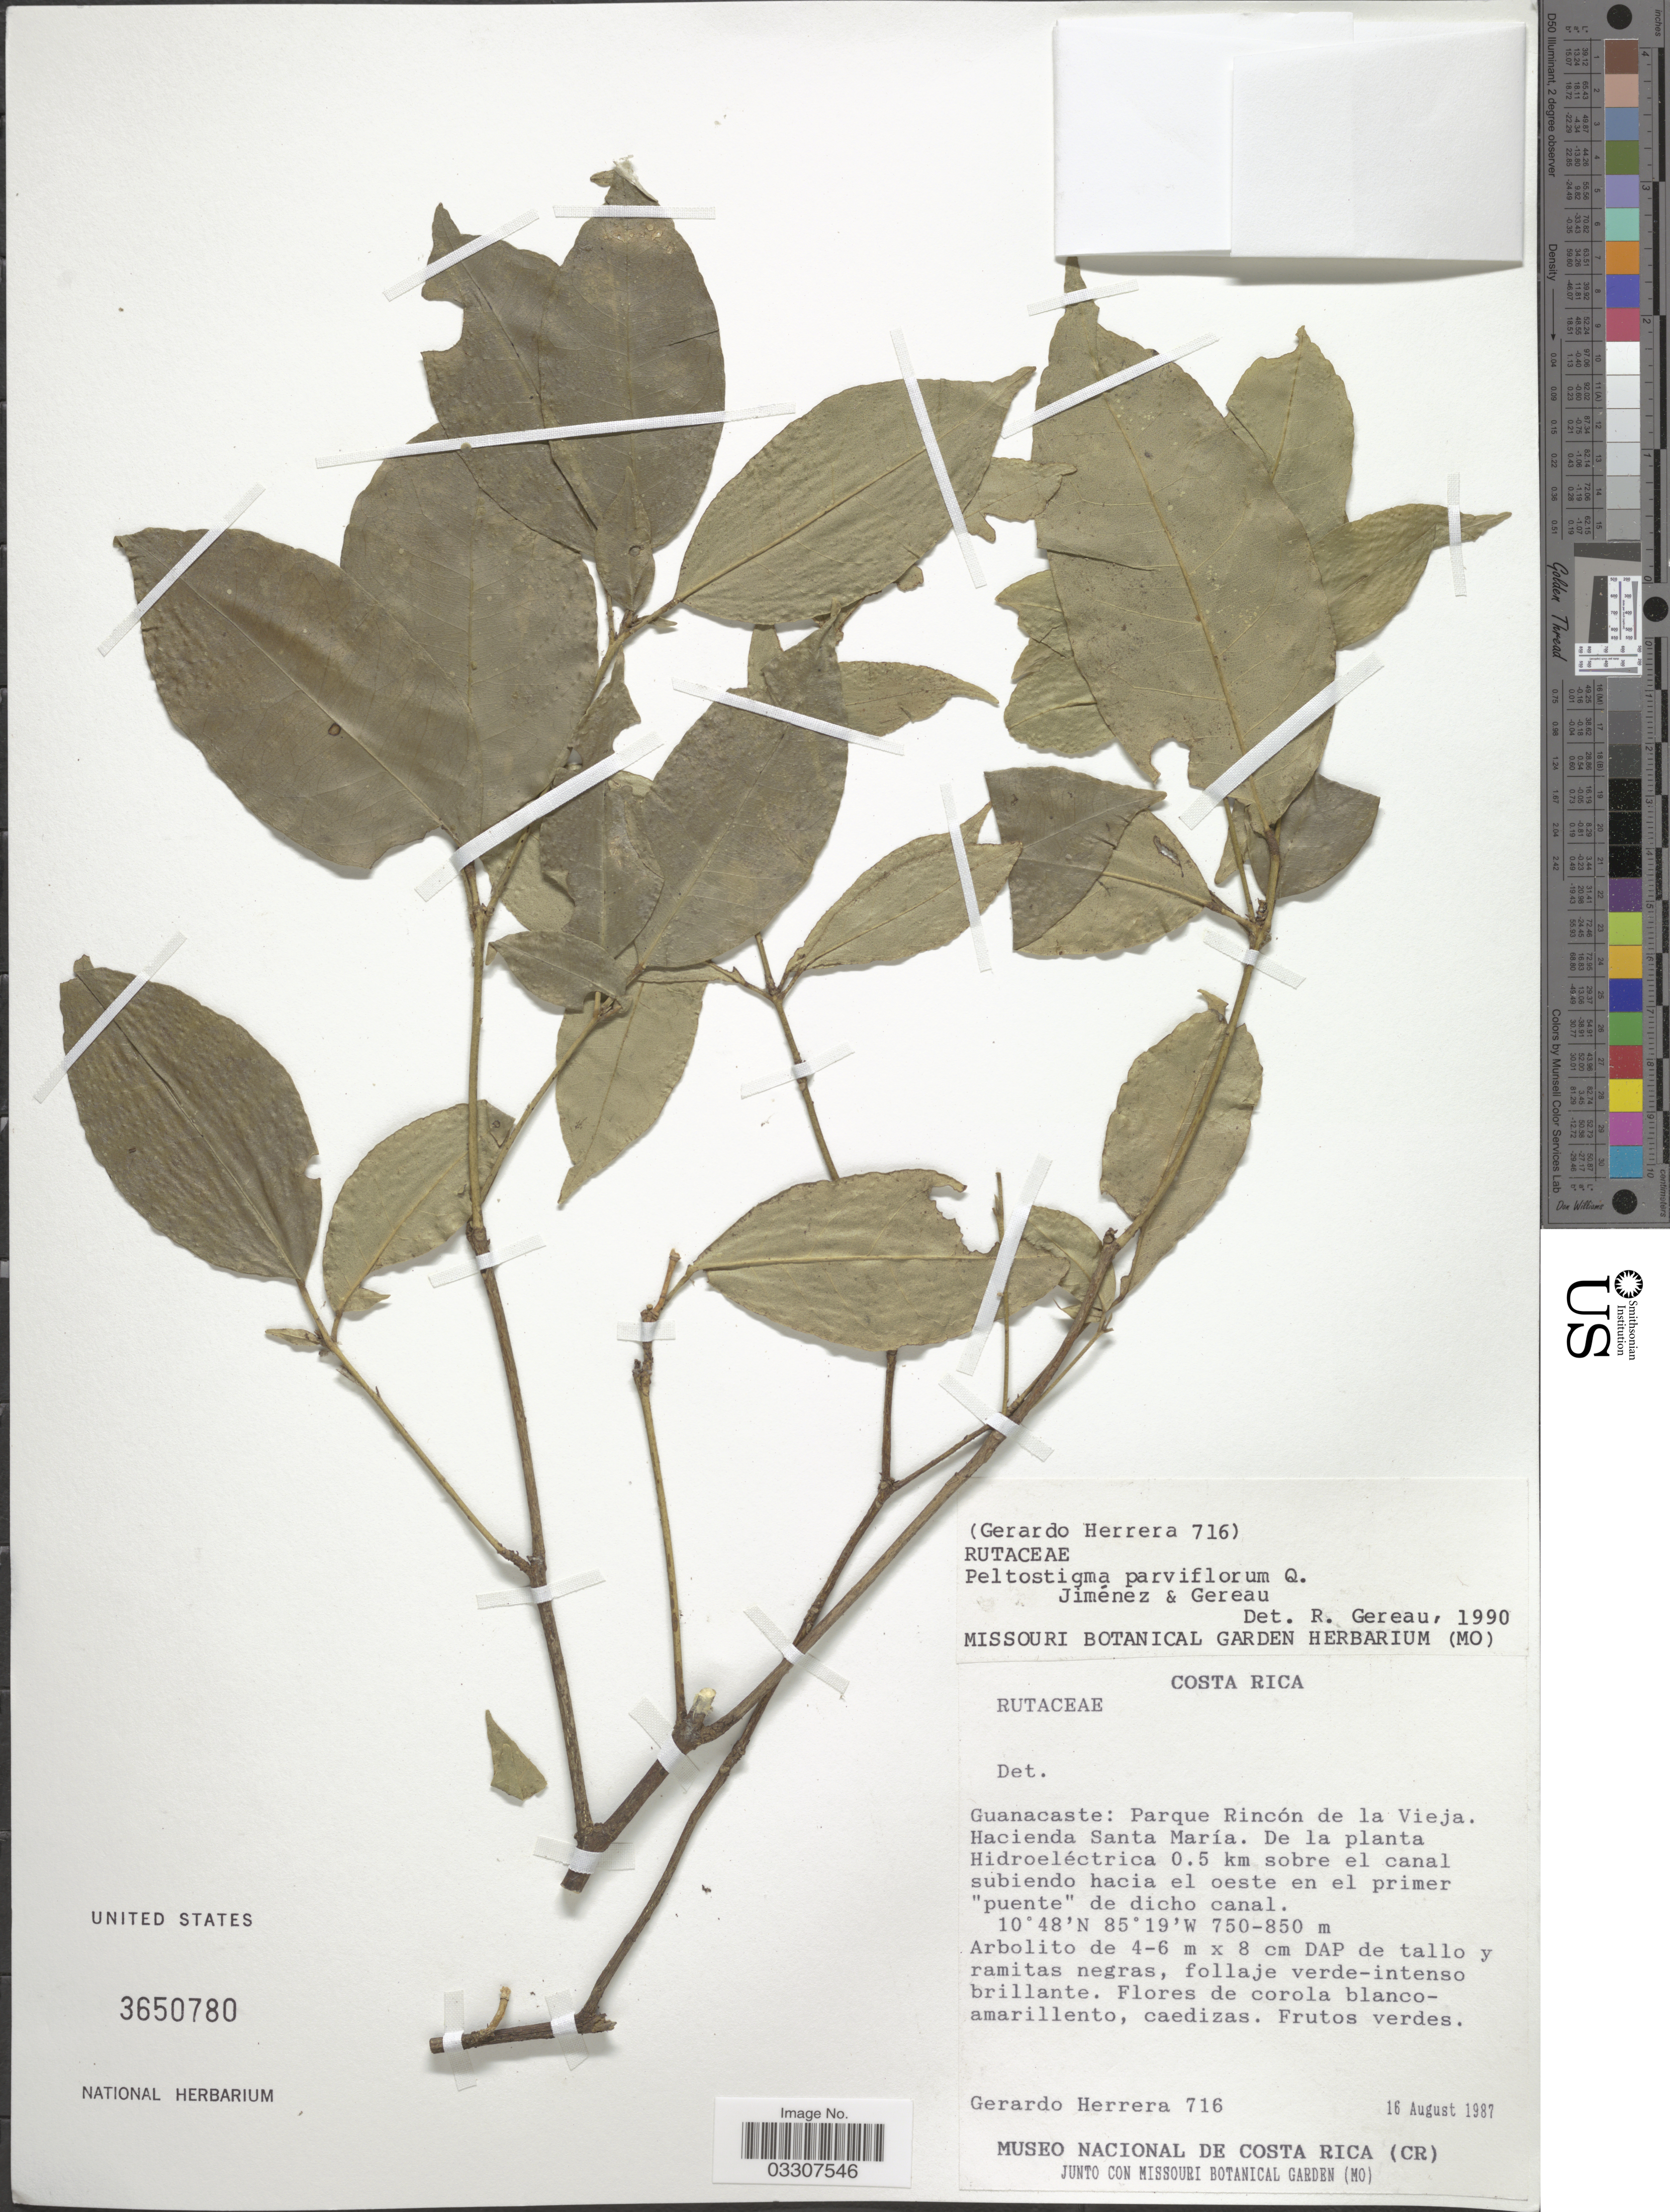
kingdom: Plantae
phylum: Tracheophyta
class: Magnoliopsida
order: Sapindales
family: Rutaceae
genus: Peltostigma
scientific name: Peltostigma parviflorum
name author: Q. Jiménez & Gereau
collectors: G. Herrera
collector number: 716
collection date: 1987-08-16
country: Costa Rica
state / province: Guanacaste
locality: Parque Rincón de la Vieja. Hacienda Santa María. De la planta Hidroeléctrica 0.5 km sobre el canal subiendo hacia el oeste en el primer "puente" de dicho canal.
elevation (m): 750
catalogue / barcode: US 3650780